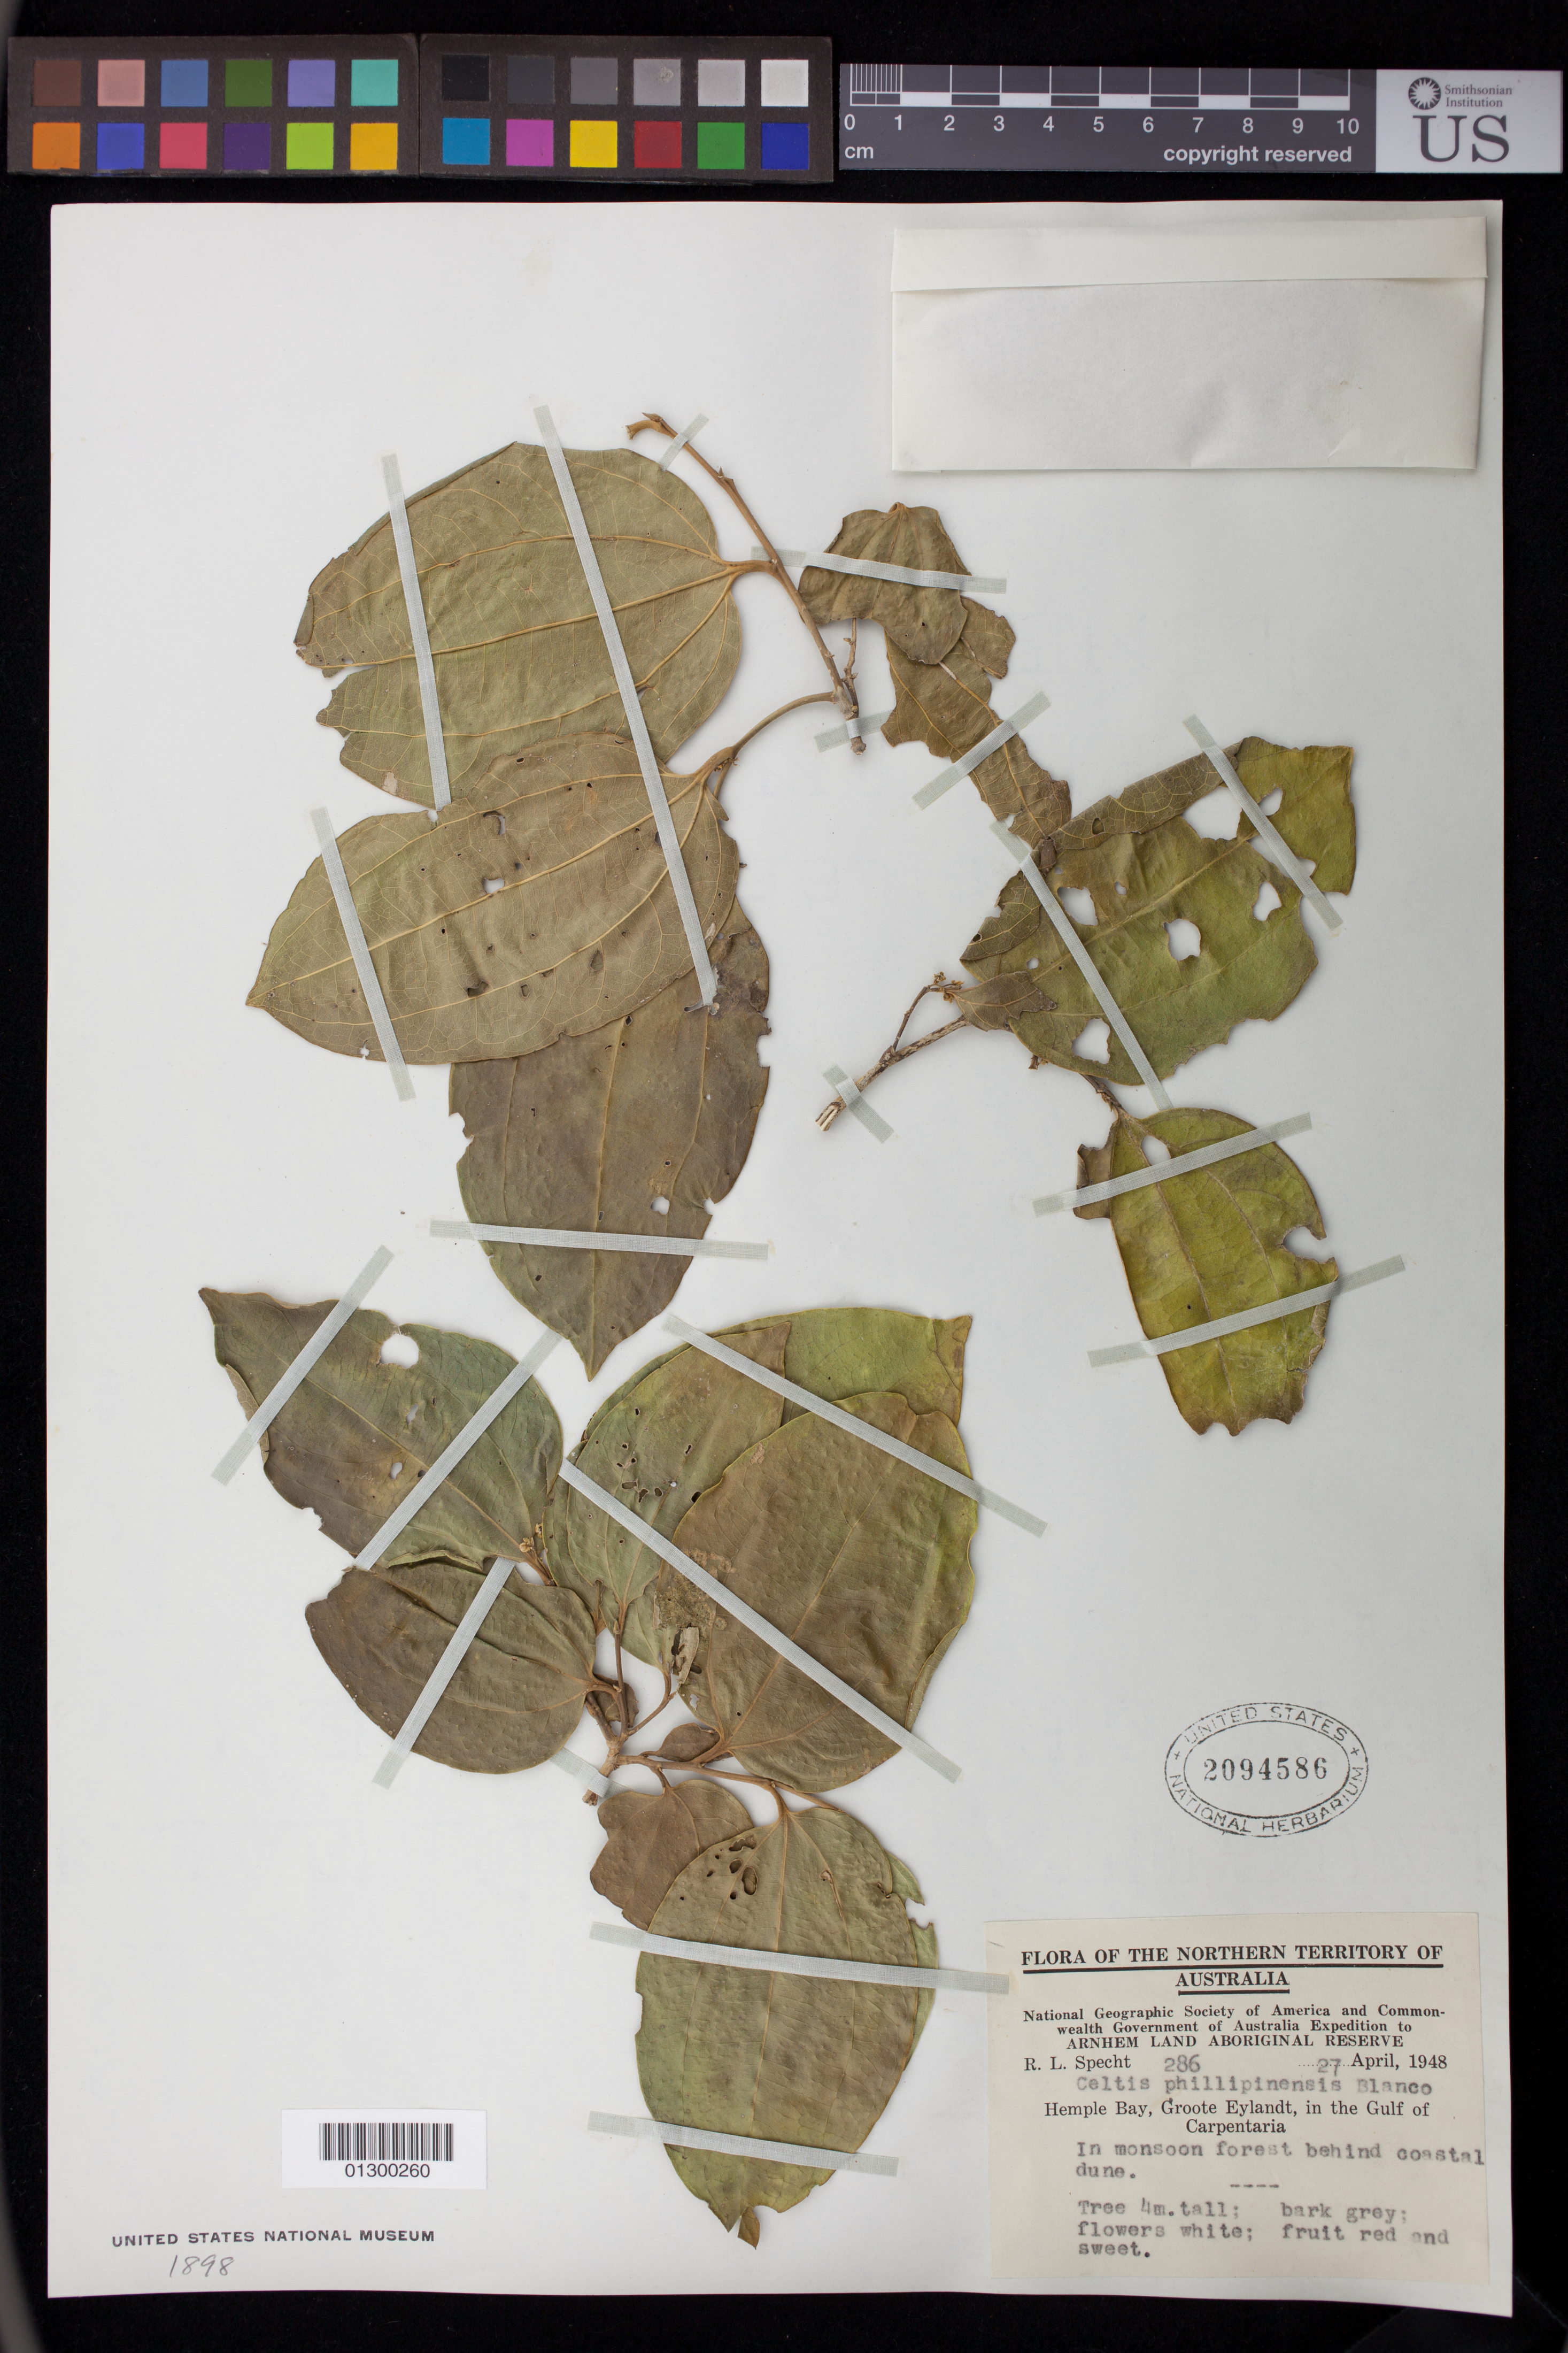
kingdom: Plantae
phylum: Tracheophyta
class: Magnoliopsida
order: Rosales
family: Cannabaceae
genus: Celtis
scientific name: Celtis philippensis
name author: Blanco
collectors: R. L. Specht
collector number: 286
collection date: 1948-04-27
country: Australia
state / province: Northern Territory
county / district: East Arnhem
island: Groote Eylandt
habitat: In monsoon forest behind coastal dune.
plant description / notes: Tree 4 m. tall; bark grey; flowers white; fruit red and sweet.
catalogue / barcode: US 2094586